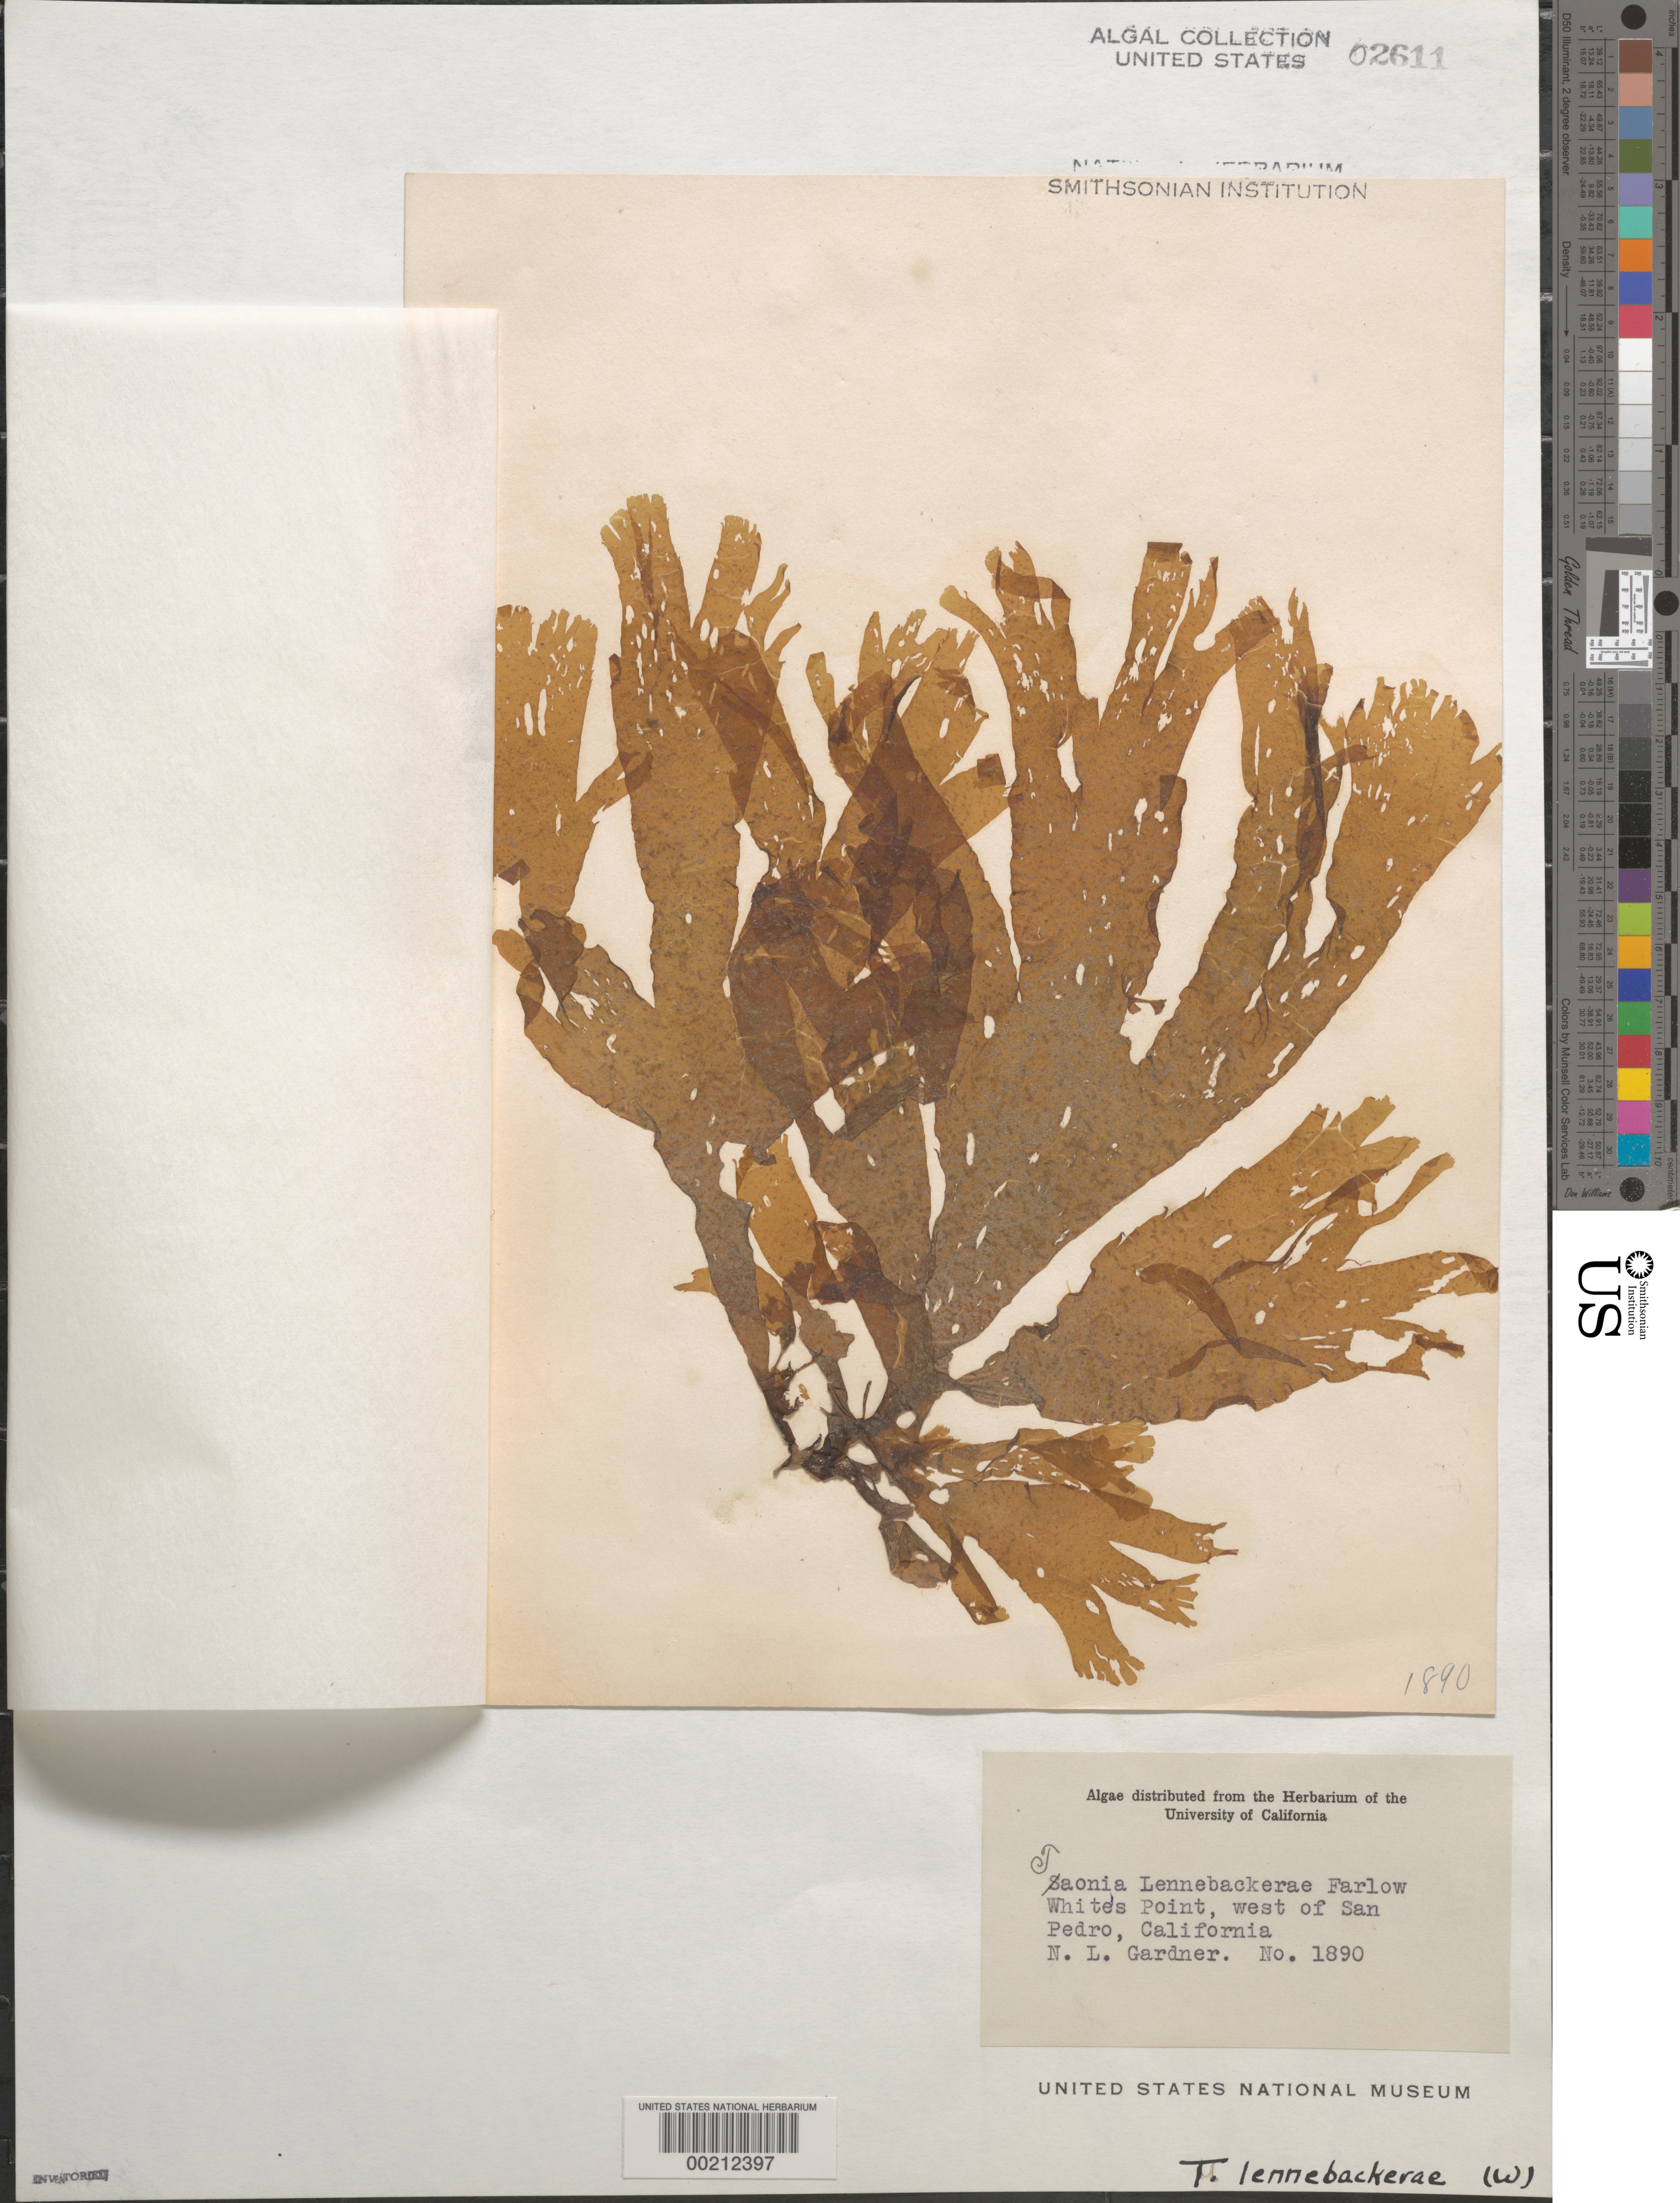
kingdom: Chromista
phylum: Ochrophyta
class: Phaeophyceae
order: Dictyotales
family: Dictyotaceae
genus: Taonia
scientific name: Taonia lennebackerae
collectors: N. Gardner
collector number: NLG 1890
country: United States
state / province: California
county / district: Los Angeles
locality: White's Point, west of San Pedro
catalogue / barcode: US 2611